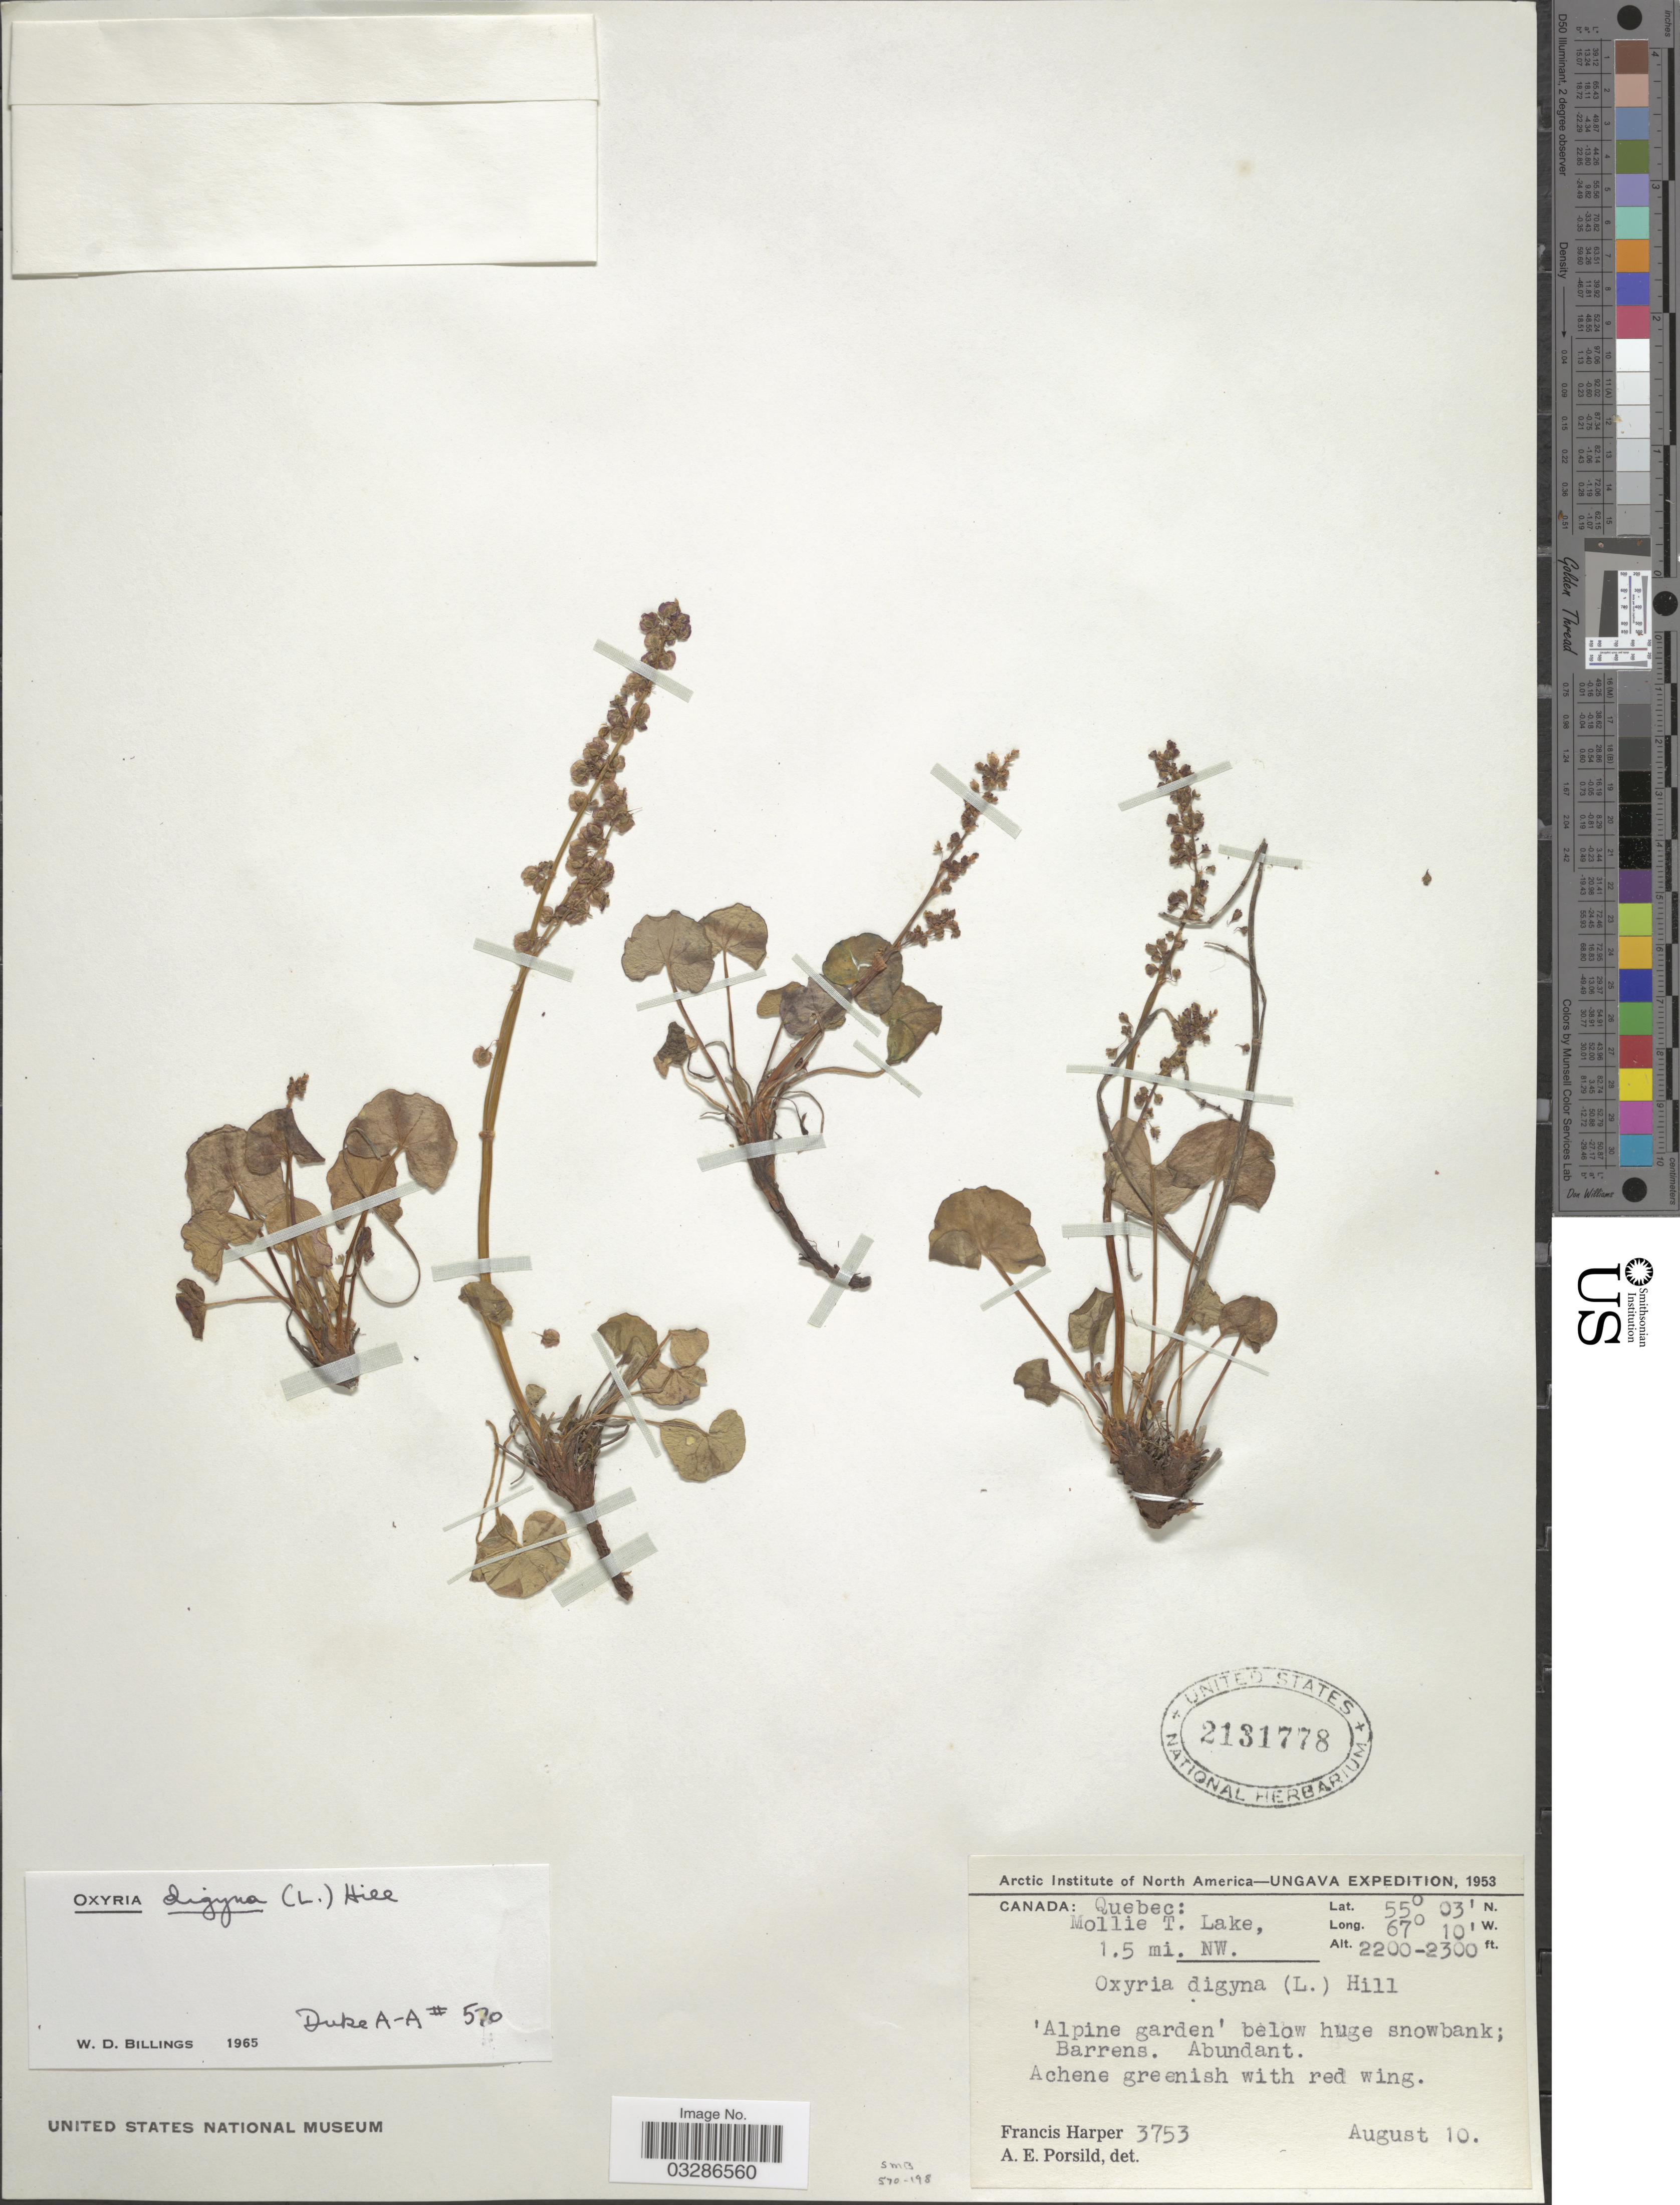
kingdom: Plantae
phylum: Tracheophyta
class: Magnoliopsida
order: Caryophyllales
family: Polygonaceae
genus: Oxyria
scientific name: Oxyria digyna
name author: (L.) Hill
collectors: F. Harper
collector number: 3753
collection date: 1953-08-10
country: Canada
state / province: Quebec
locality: Ungava, Mollie T. Lake, 1.5 mi. NW., 'Alpine garden'.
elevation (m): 671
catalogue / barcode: US 2131778